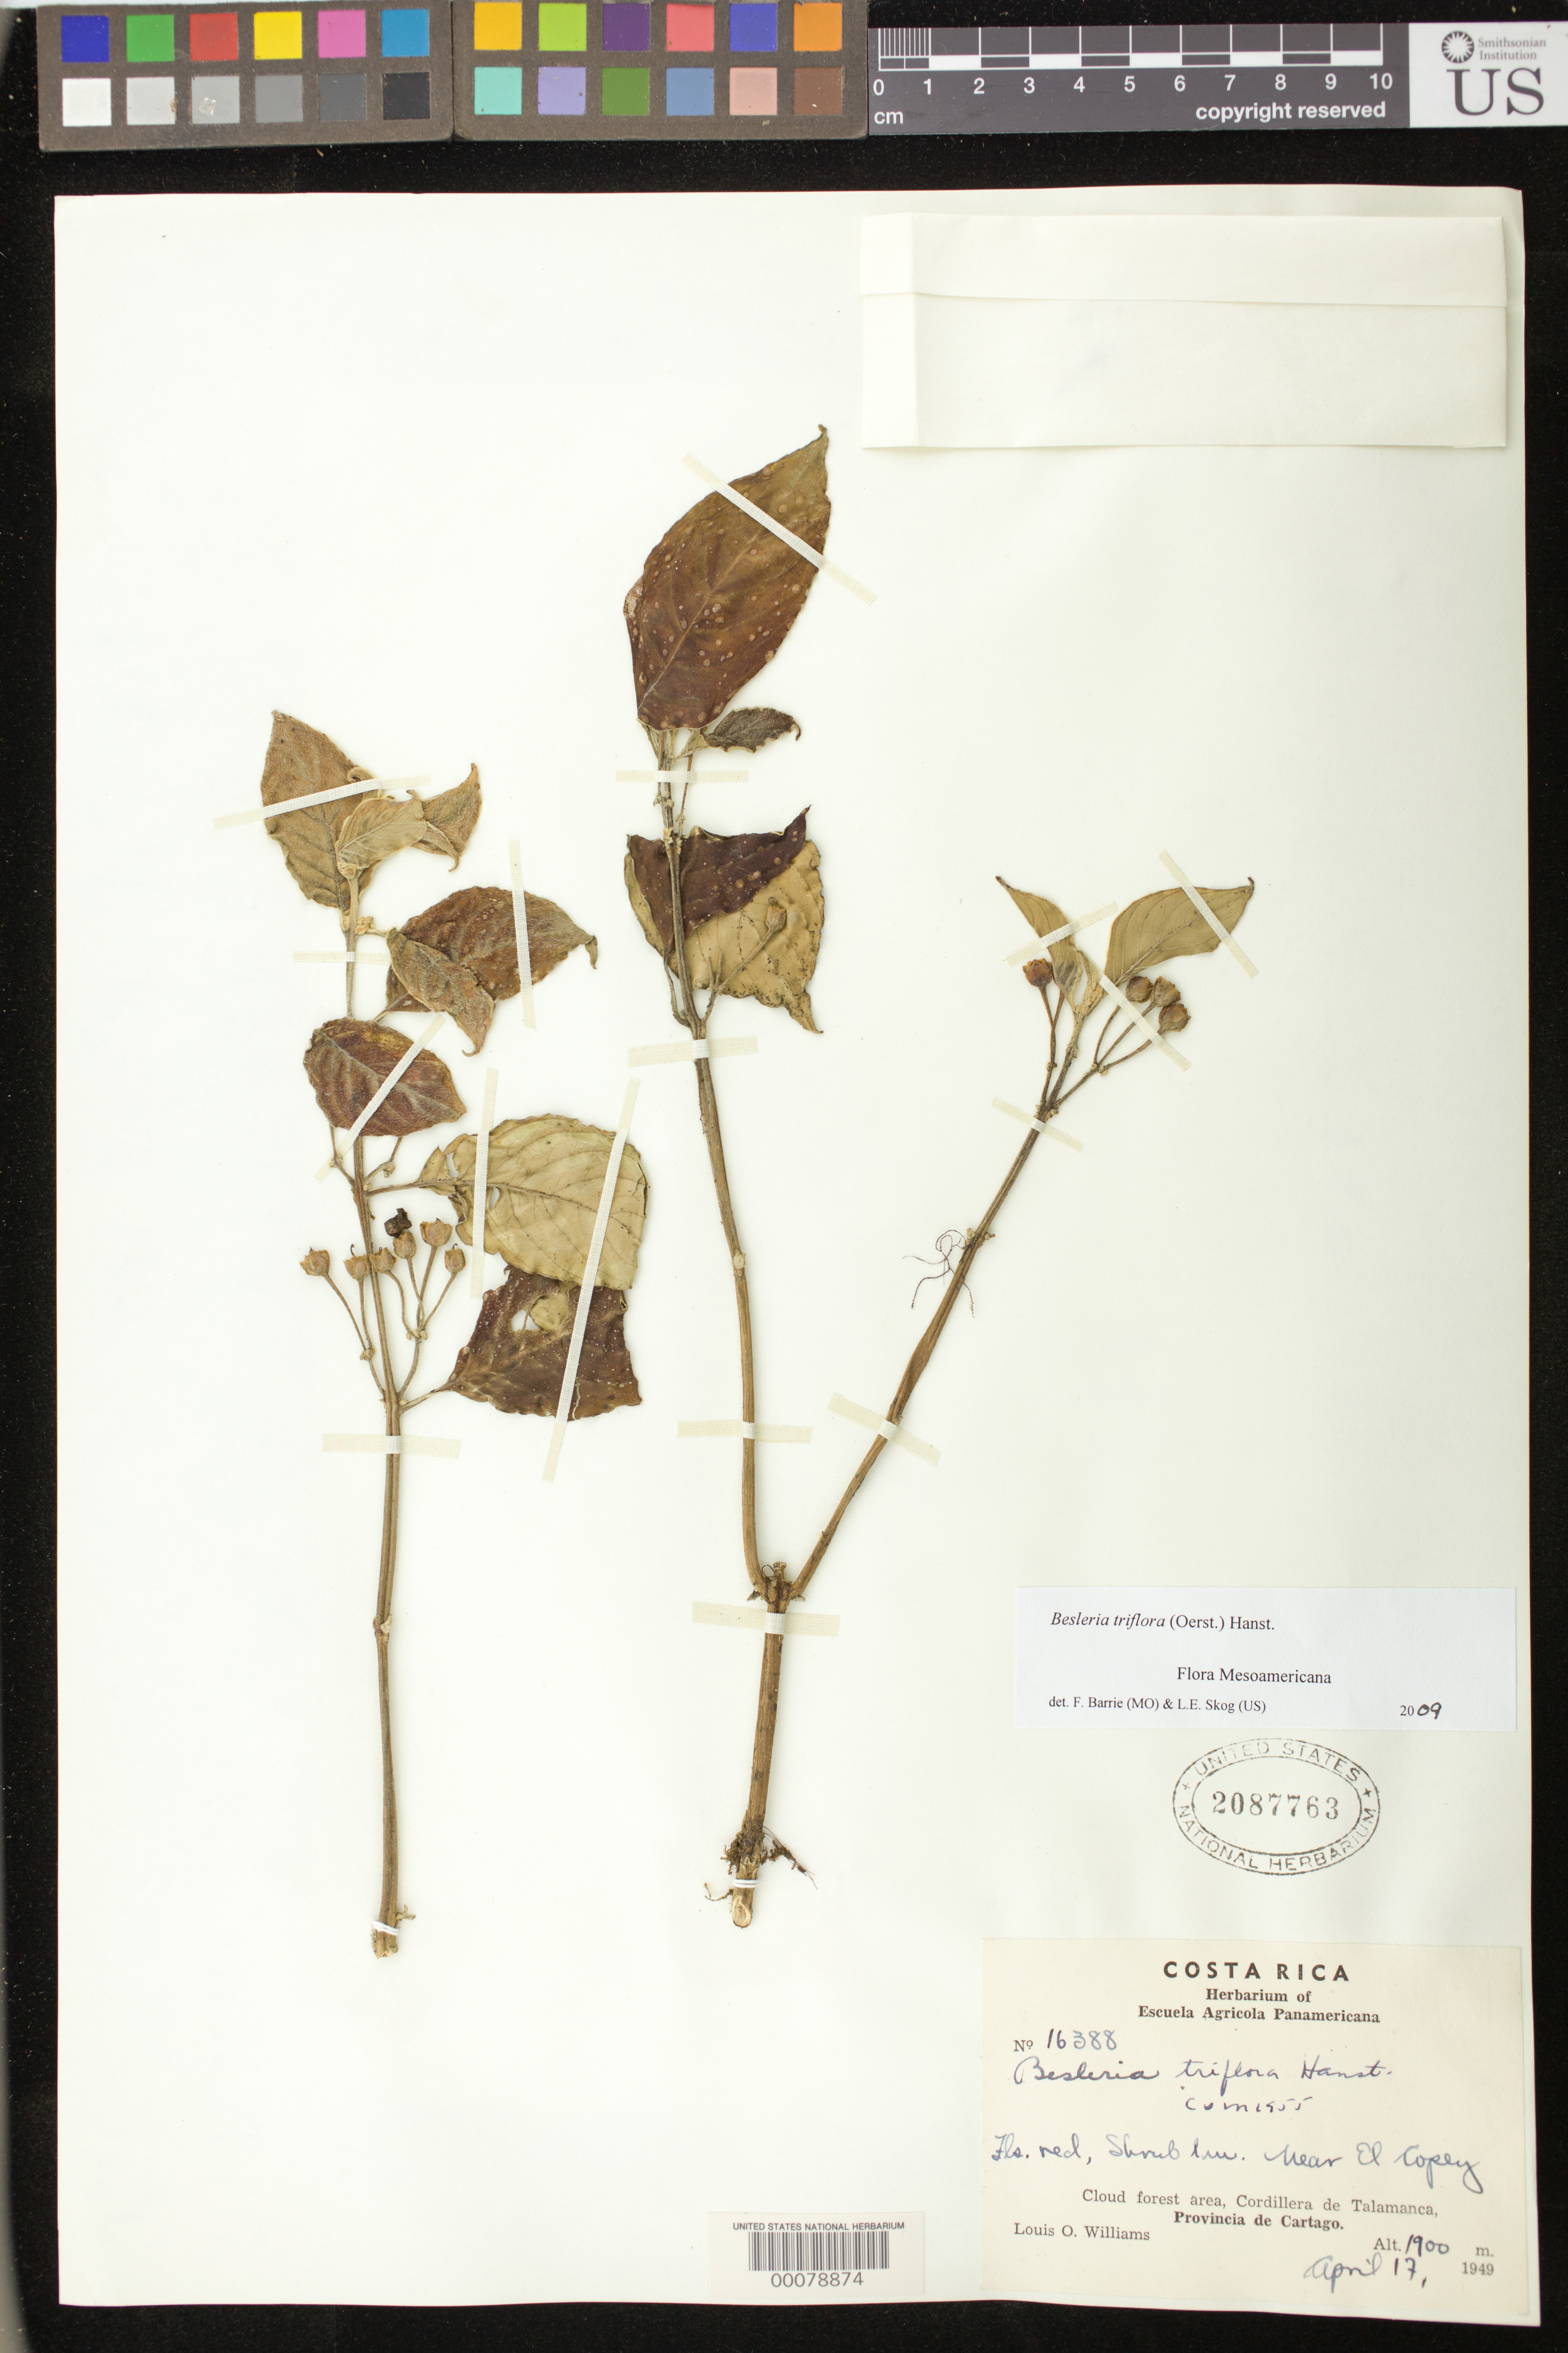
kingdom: Plantae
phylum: Tracheophyta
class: Magnoliopsida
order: Lamiales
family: Gesneriaceae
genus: Besleria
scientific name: Besleria triflora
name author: (Oerst.) Hanst.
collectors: L. O. Williams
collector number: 16388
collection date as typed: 17 Apr 1949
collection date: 1949-04-17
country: Costa Rica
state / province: Cartago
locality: Cordillera de Talamanca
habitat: Cloud forest area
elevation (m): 1900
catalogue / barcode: US 2087763